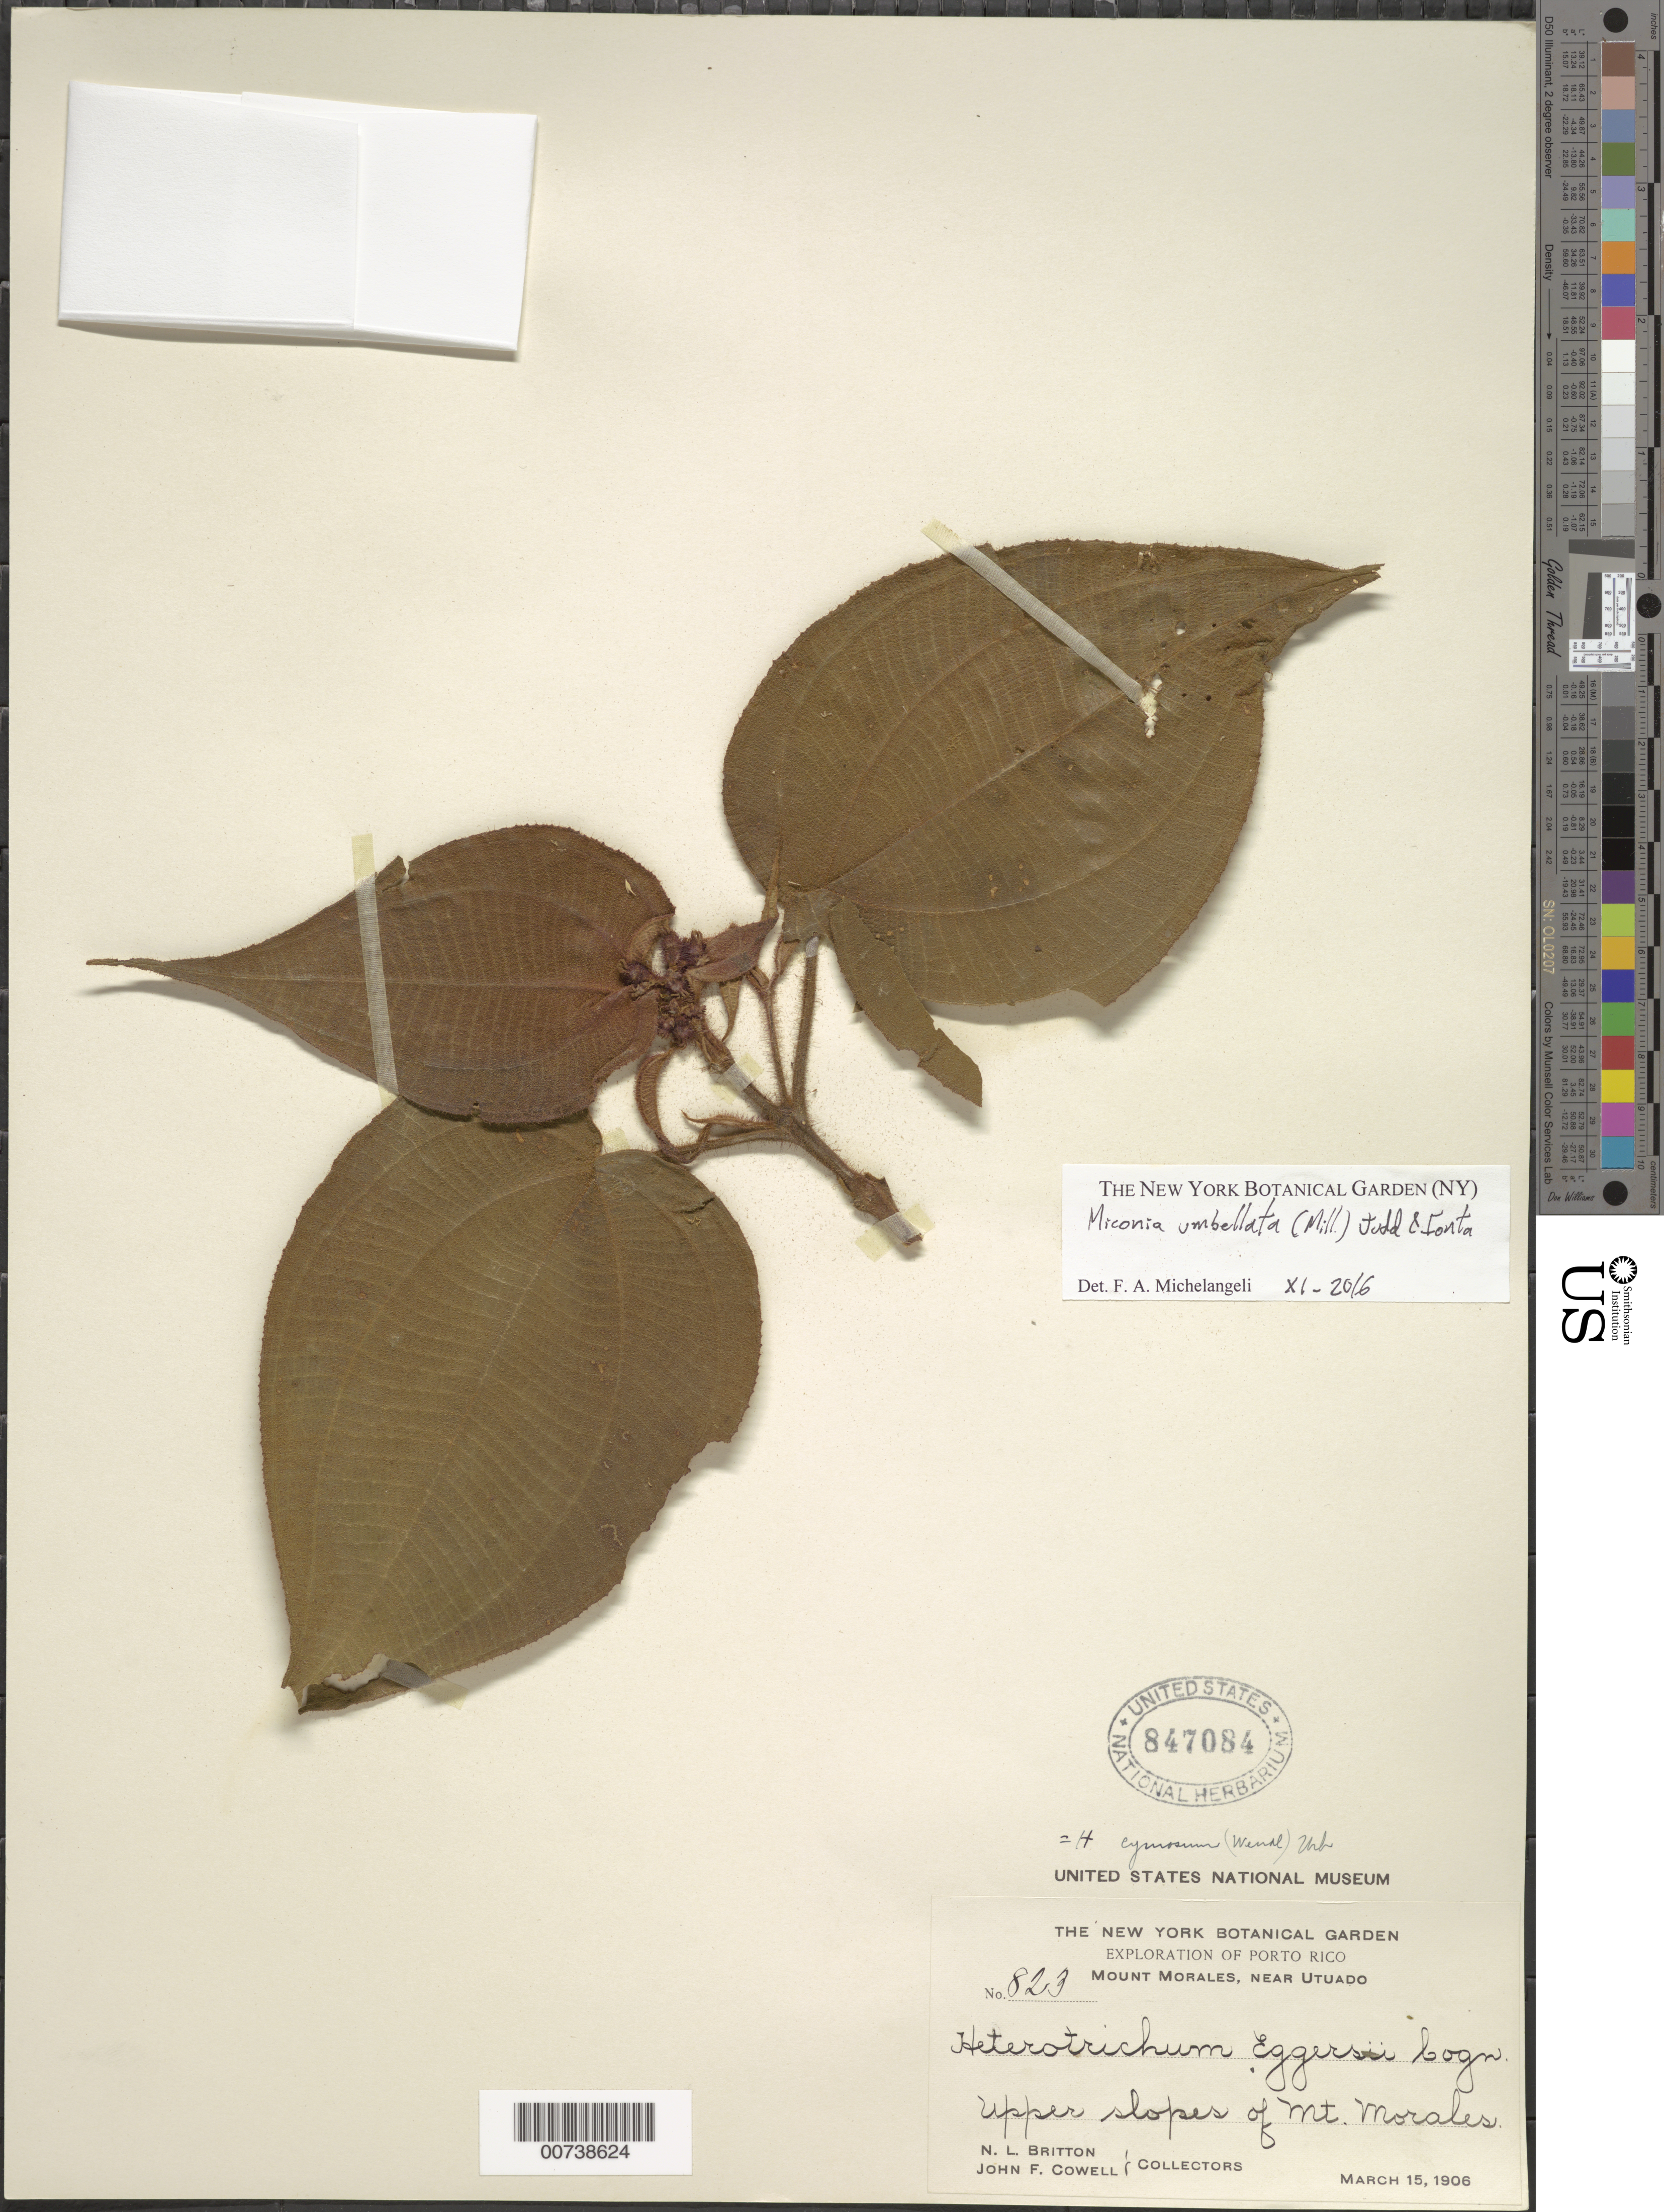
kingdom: Plantae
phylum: Tracheophyta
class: Magnoliopsida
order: Myrtales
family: Melastomataceae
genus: Miconia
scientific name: Miconia umbellata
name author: (Mill.) Judd & Ionta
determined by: Michelangeli, F. A.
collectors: N. Britton & J. F. Cowell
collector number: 823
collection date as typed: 15 Mar 1906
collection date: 1906-03-15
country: Puerto Rico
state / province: Utuado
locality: Mount Morales, near Utuado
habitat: Upper slopes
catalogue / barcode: US 847084